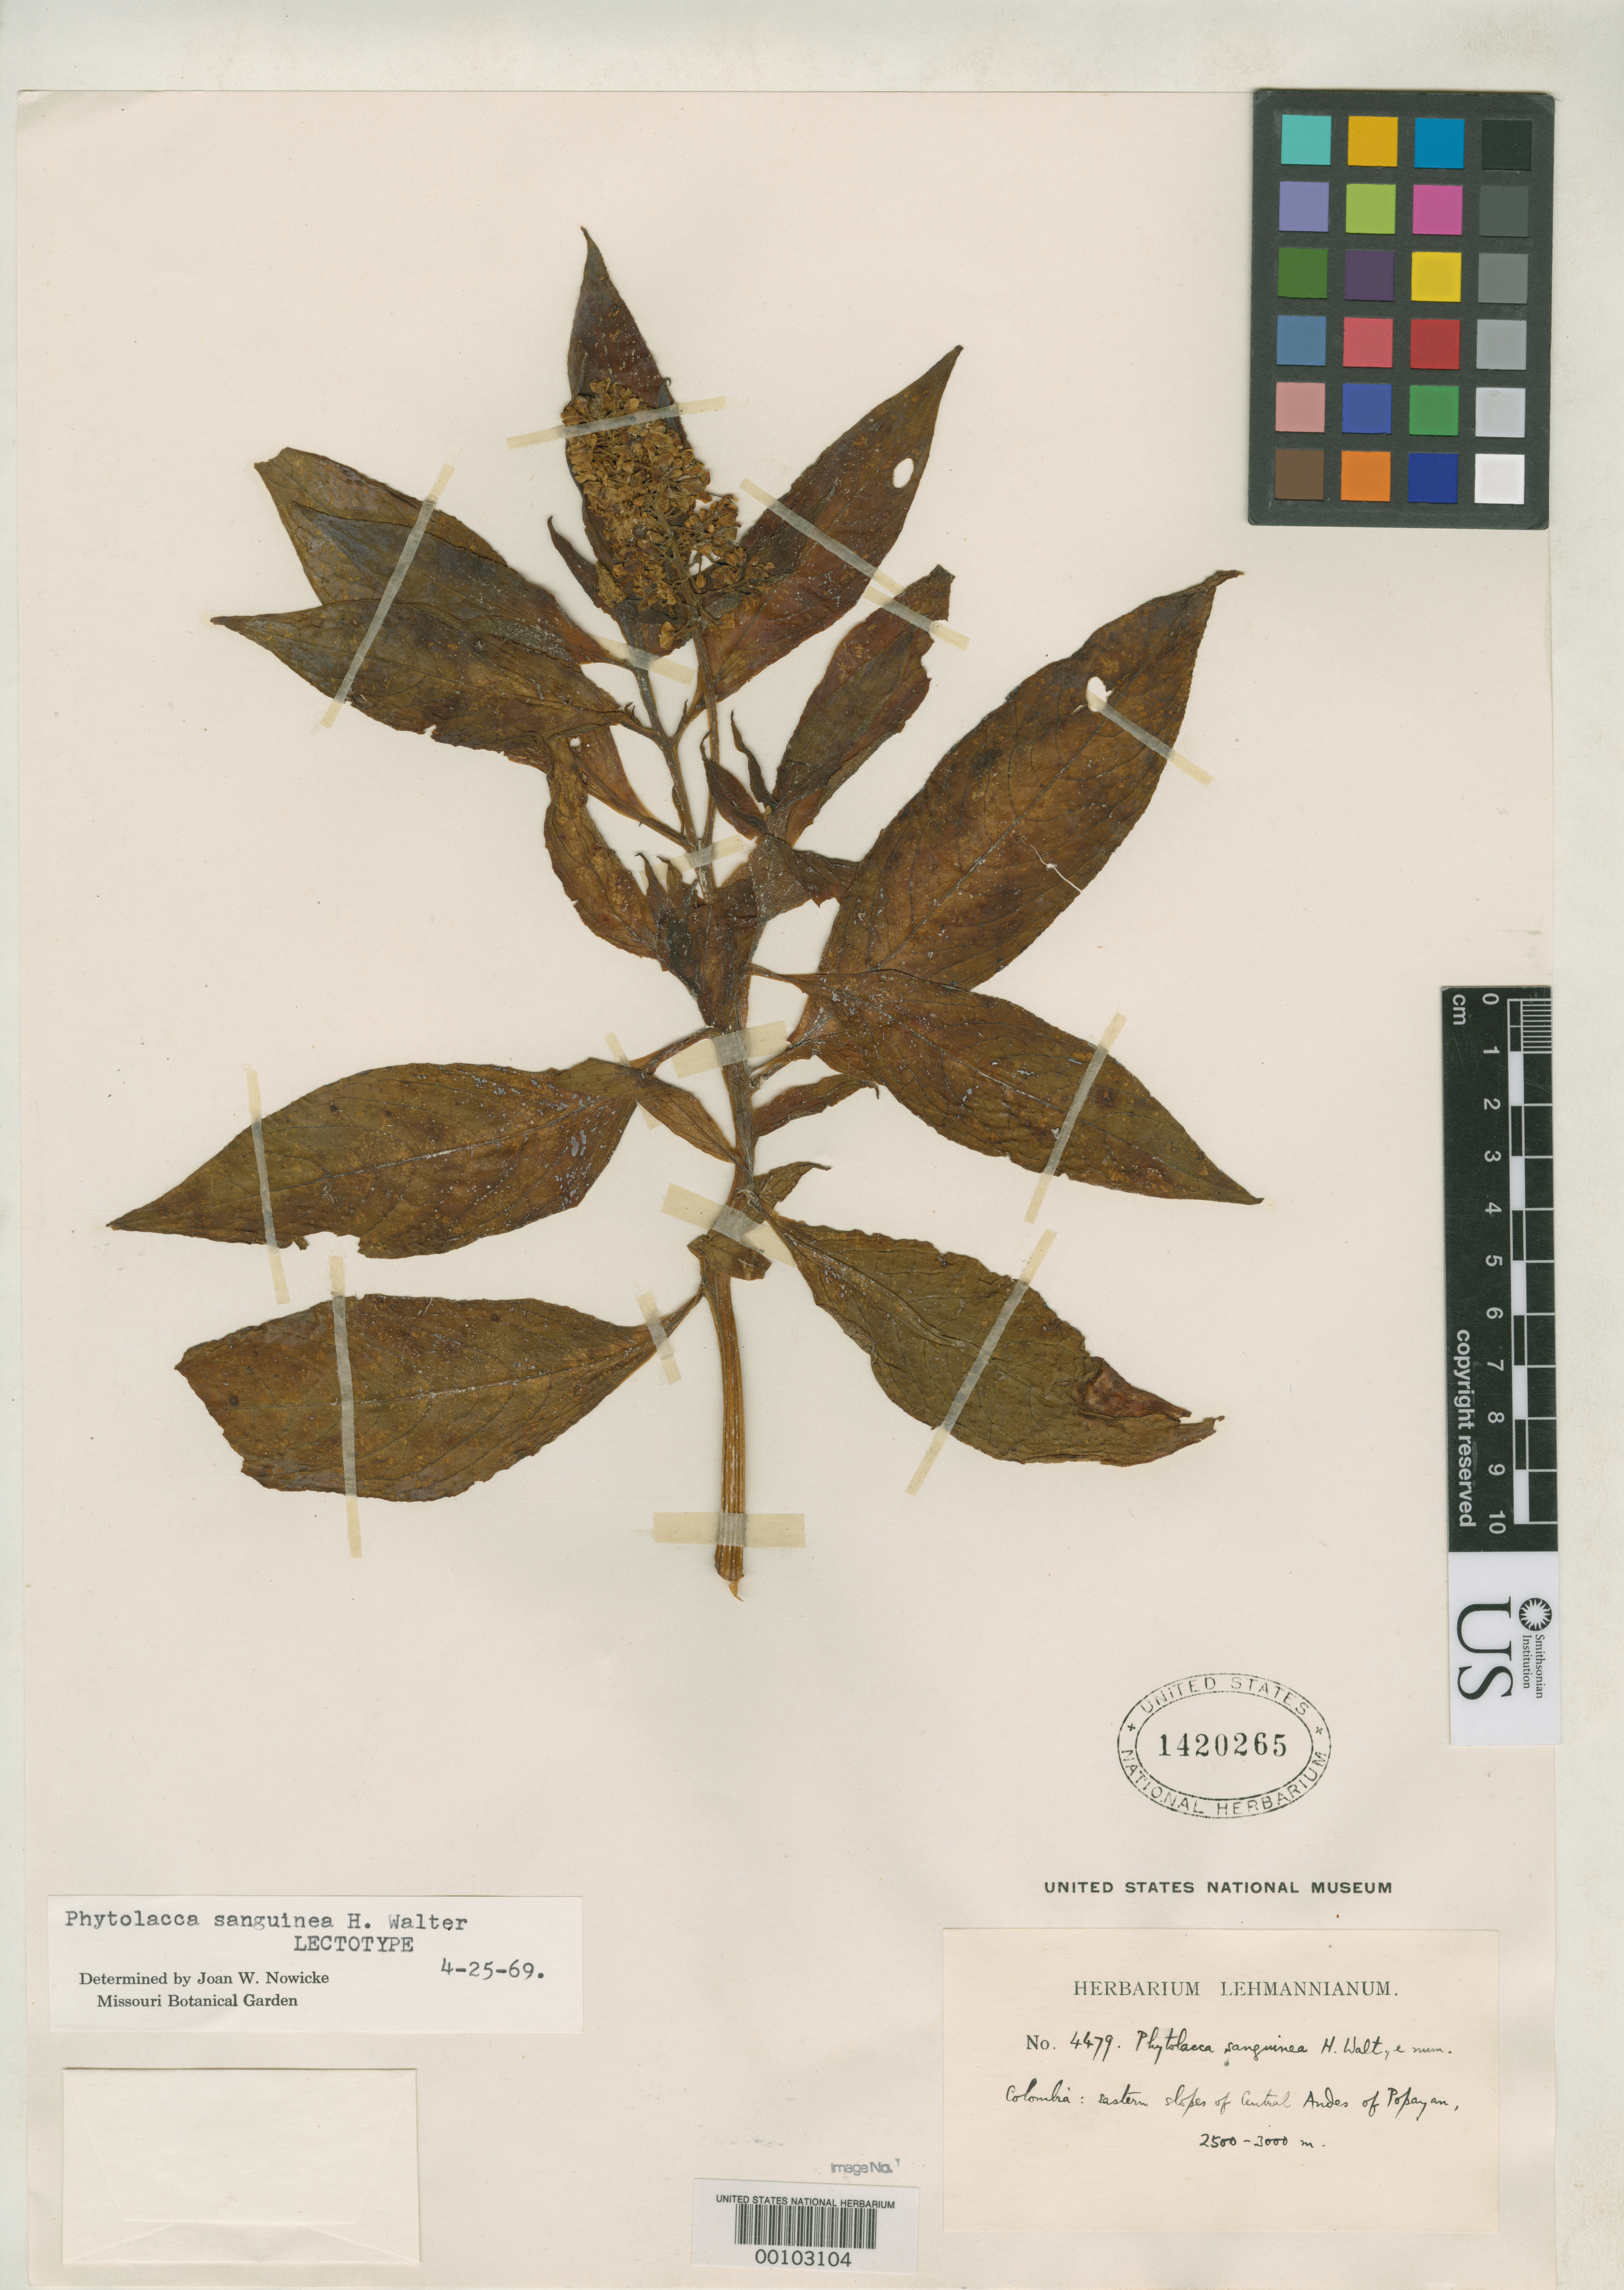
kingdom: Plantae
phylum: Tracheophyta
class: Magnoliopsida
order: Caryophyllales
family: Phytolaccaceae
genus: Phytolacca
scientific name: Phytolacca sanguinea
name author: H. Walter in Engl.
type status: Lectotype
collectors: F. C. Lehmann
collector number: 4479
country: Colombia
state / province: Cauca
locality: Popayan, Central Andes.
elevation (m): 2500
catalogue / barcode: US 1420265